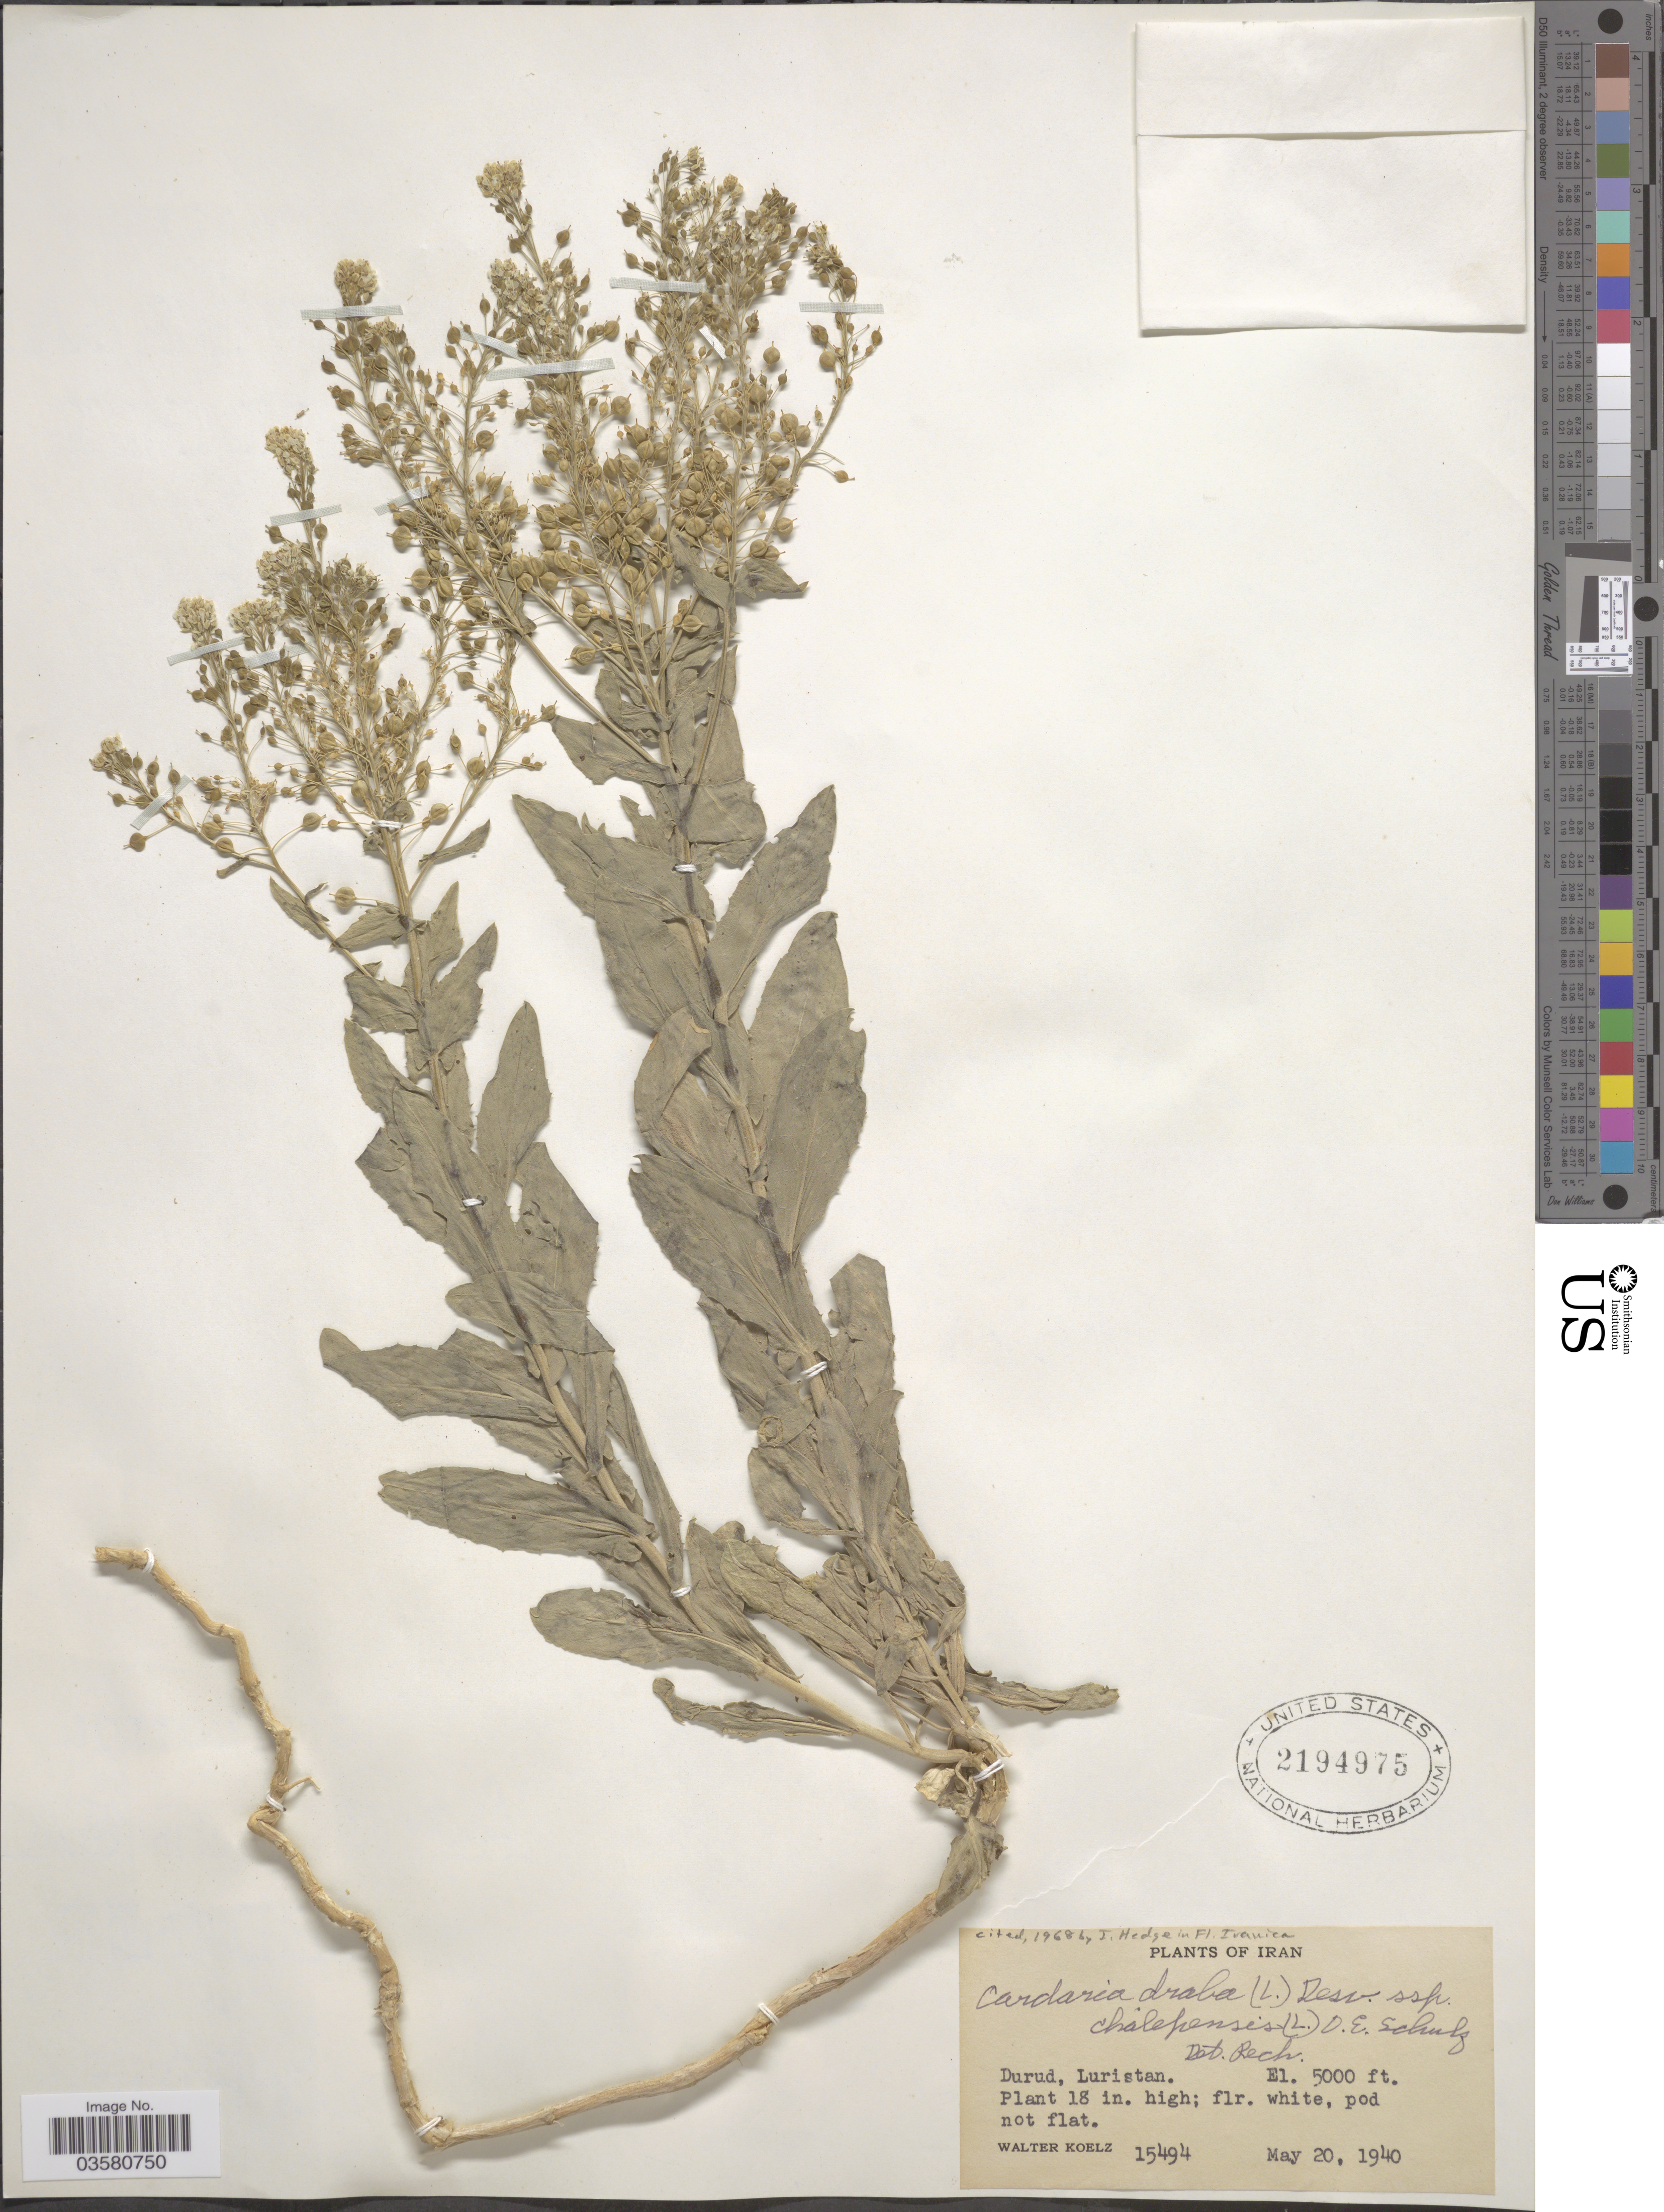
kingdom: Plantae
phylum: Tracheophyta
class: Magnoliopsida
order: Brassicales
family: Brassicaceae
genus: Lepidium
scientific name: Lepidium chalepense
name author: L.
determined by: Strong, M. T., (US), Smithsonian Institution - National Museum of Natural History (UNITED STATES)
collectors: W. N. Koelz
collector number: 15494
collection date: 1940-05-20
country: Iran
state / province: Lorestan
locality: Durud, Luristan.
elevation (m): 1524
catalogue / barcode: US 2194975